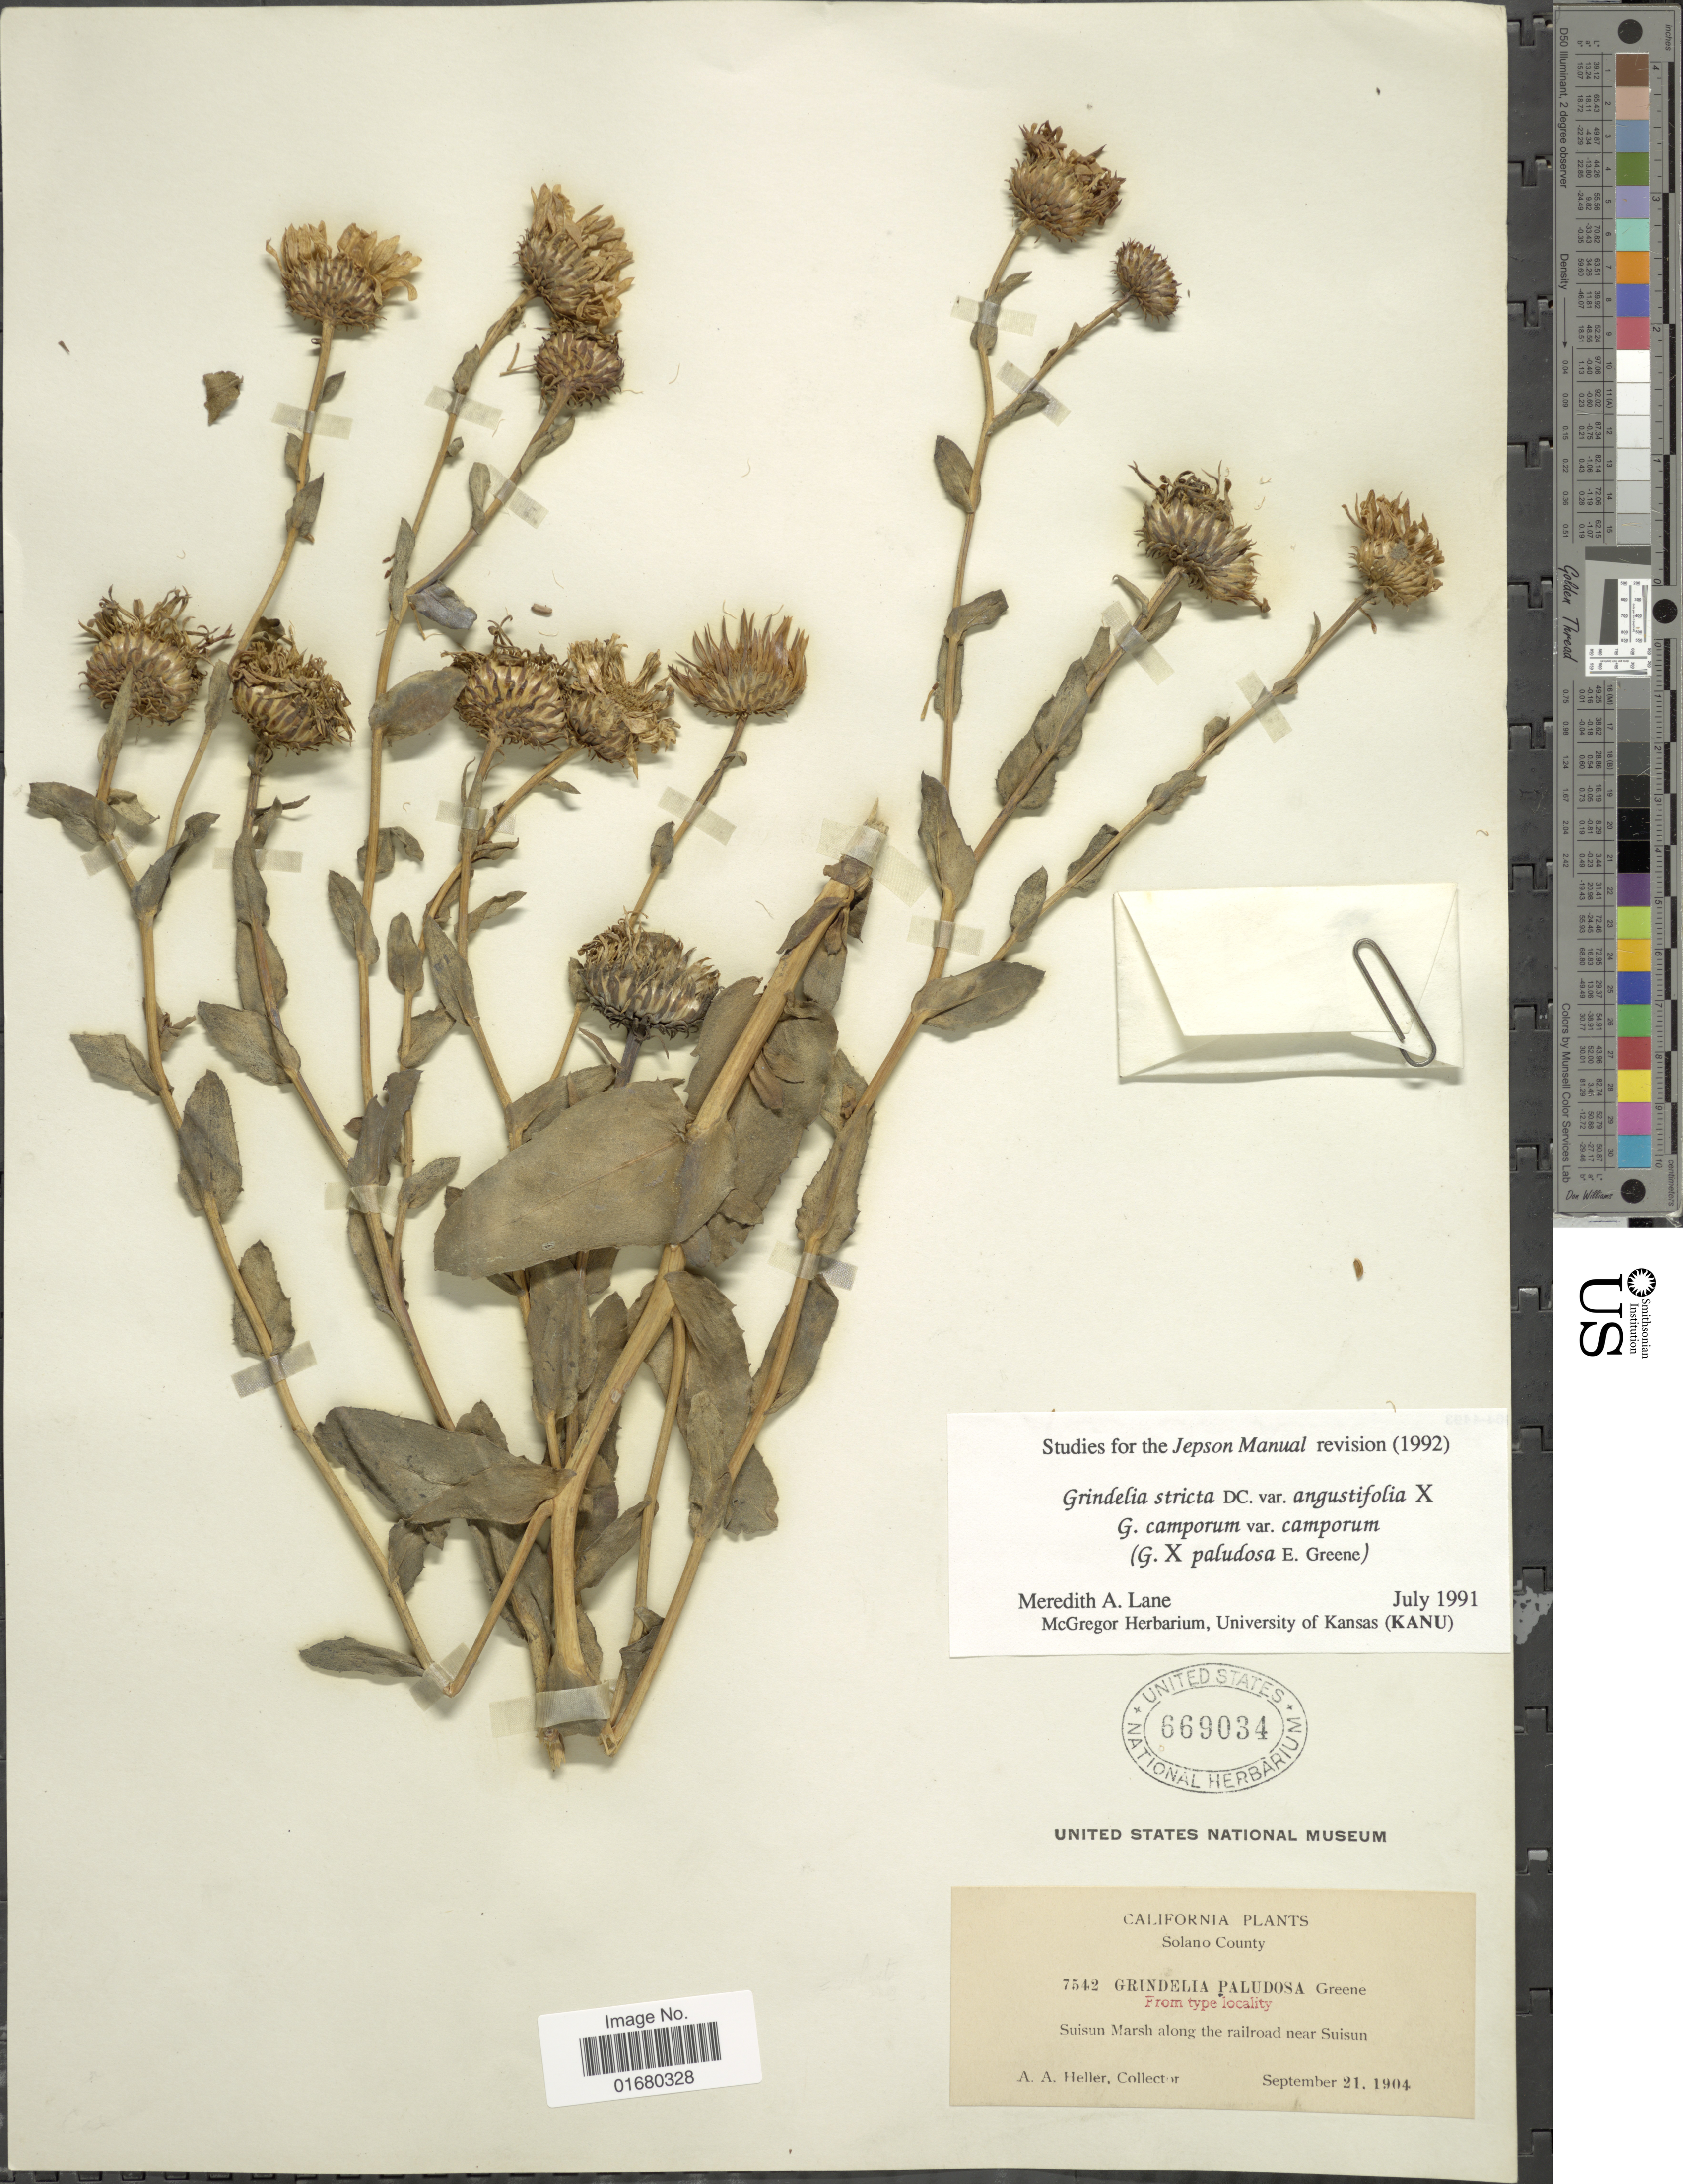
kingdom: Plantae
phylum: Tracheophyta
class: Magnoliopsida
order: Asterales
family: Asteraceae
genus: Grindelia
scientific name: Grindelia stricta var. angustifolia x G. camporum Greene var. camporum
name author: (A. Gray) M.A. Lane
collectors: A. A. Heller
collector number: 7542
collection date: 1904-09-21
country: United States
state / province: California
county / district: Solano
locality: Solano County, Suisun Marsh along the railroad near Suisun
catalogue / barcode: US 669034